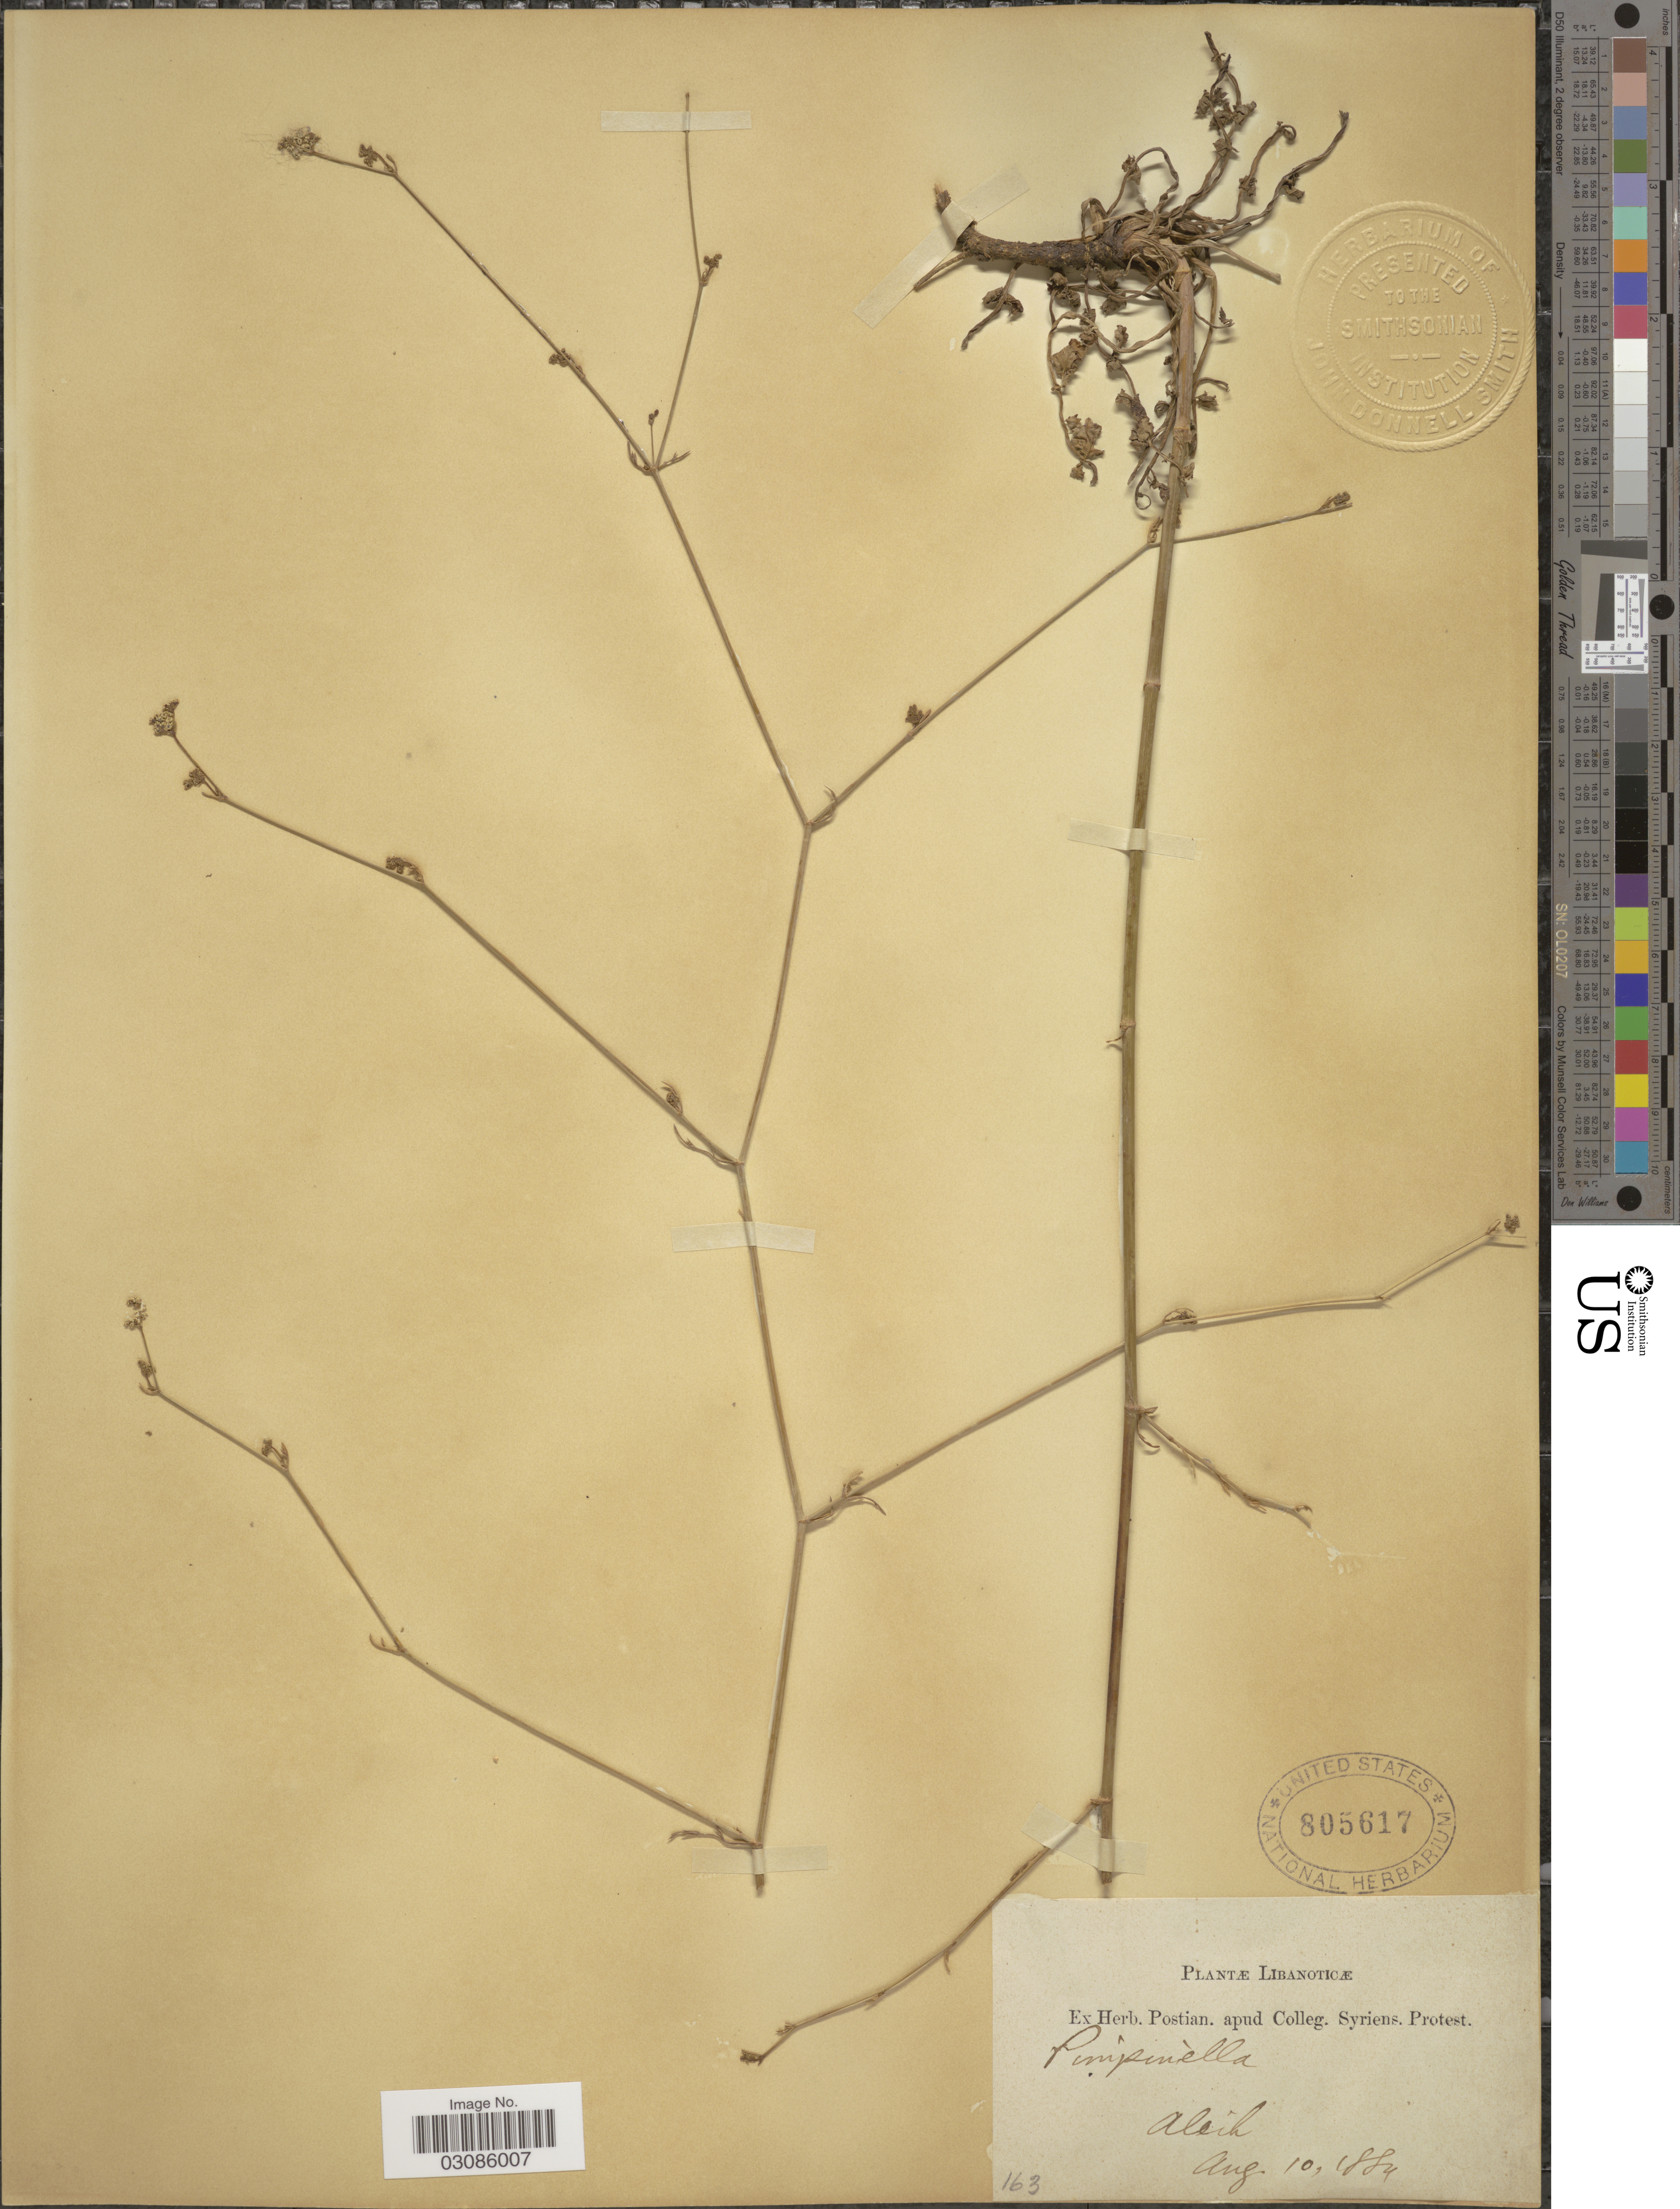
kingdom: Plantae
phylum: Tracheophyta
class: Magnoliopsida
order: Apiales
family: Apiaceae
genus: Pimpinella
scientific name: Pimpinella sp.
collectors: ex herb. Postian. apud Colleg. Syriens. Protest. USE "Fannie P. A. Shepard" (10308853) AS PRIMARY COLLECTOR INSTEAD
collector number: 163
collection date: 1884-08-10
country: Lebanon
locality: Libanoticæ, Aleih.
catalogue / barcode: US 805617